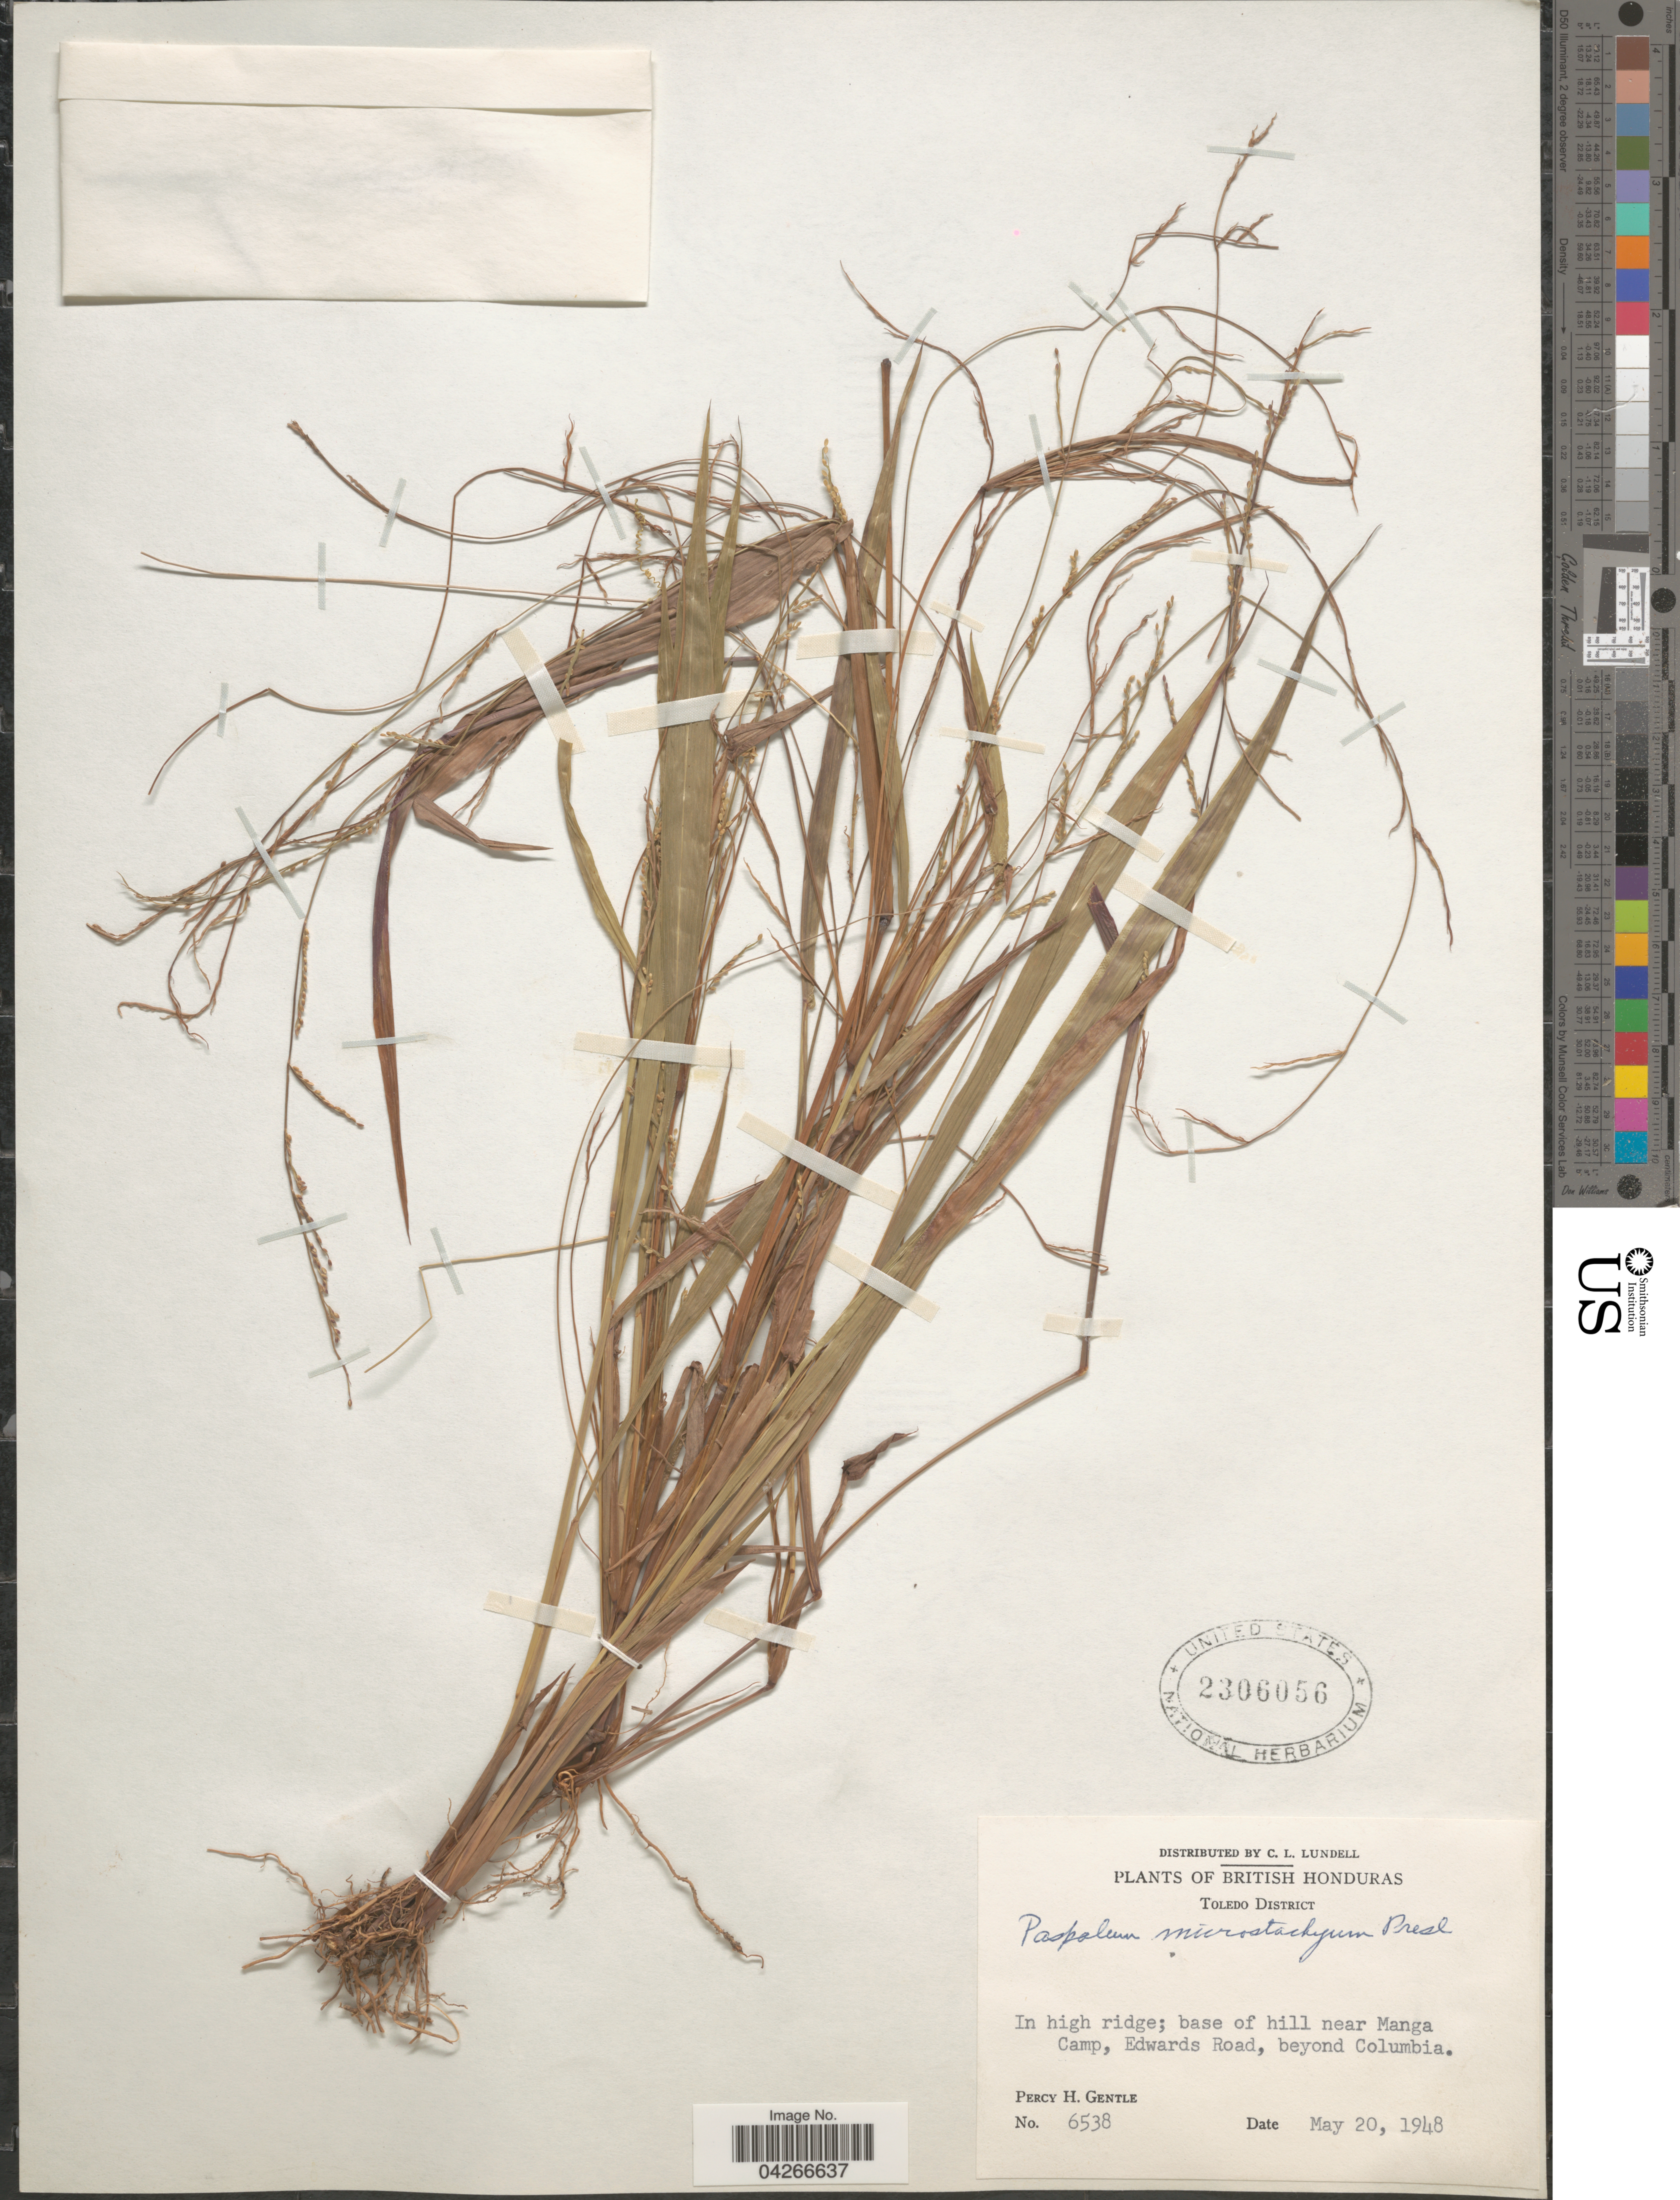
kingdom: Plantae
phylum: Tracheophyta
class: Liliopsida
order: Poales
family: Poaceae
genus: Paspalum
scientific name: Paspalum microstachyum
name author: J. Presl in C. Presl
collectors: P. H. Gentle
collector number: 6538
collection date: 1948-05-20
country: Belize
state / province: Toledo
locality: British Honduras. Toledo District. Base of hill near Manga Camp, Edwards Road, beyond Columbia.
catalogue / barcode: US 2306056